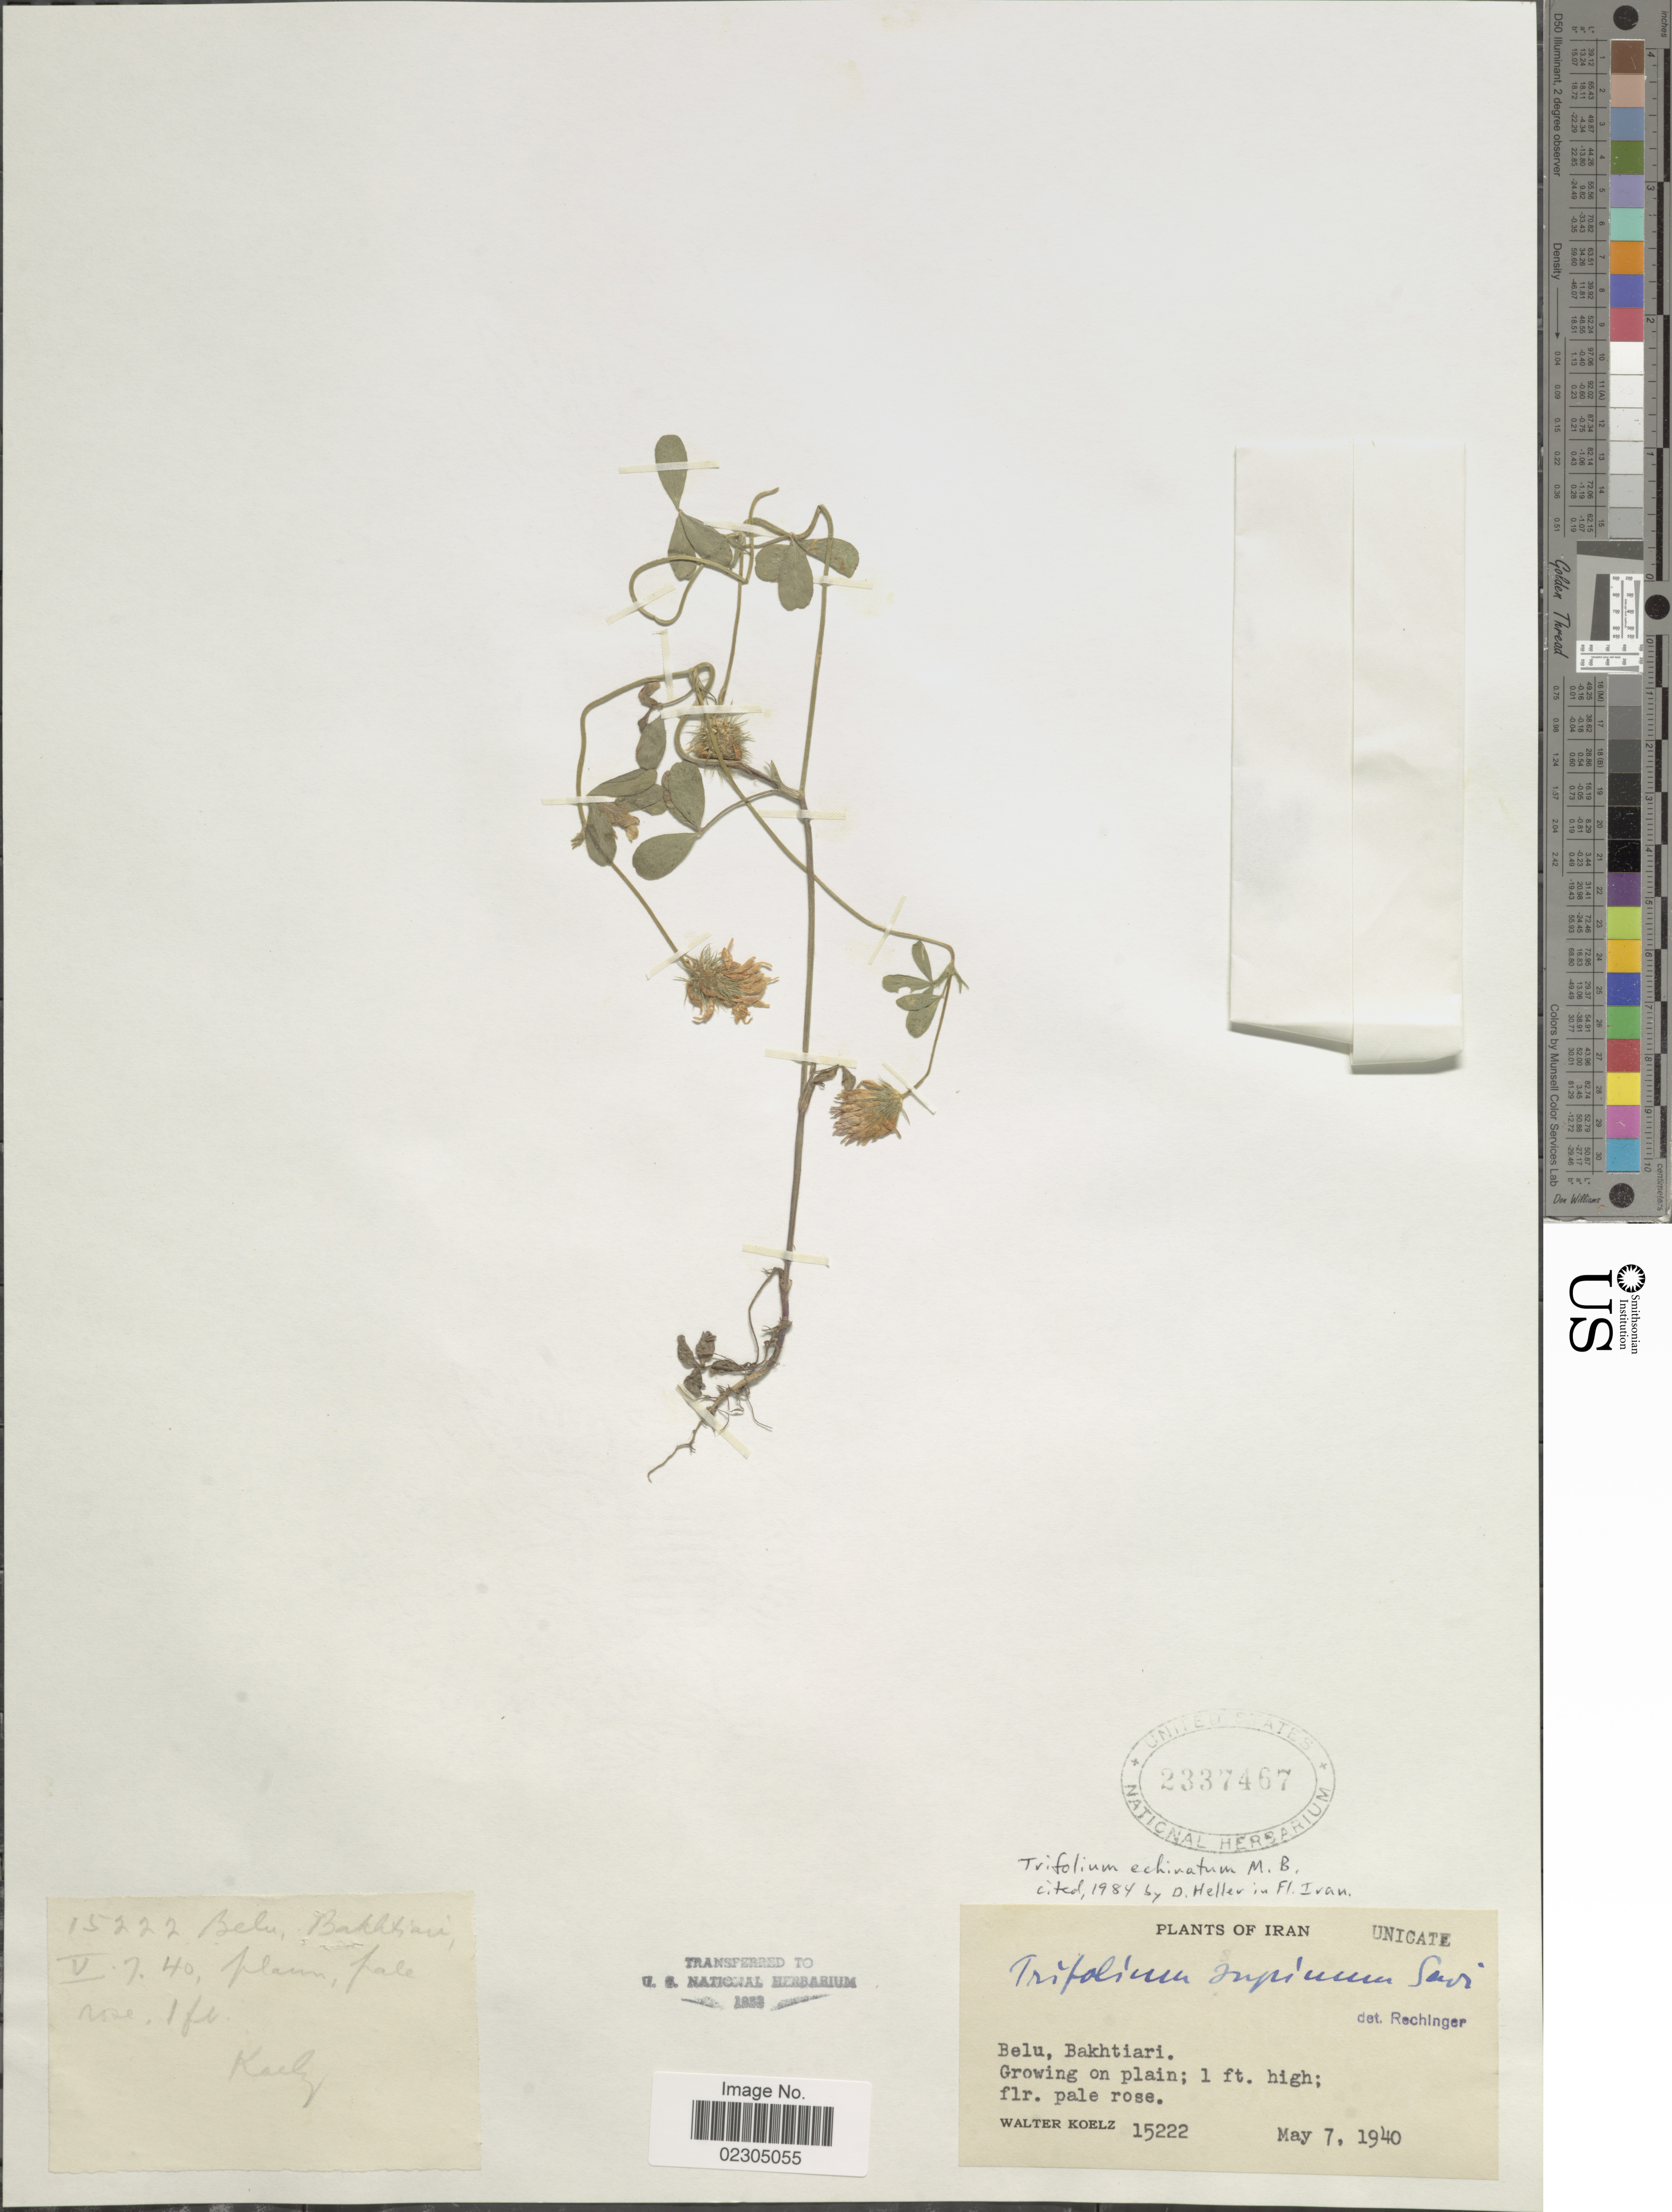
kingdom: Plantae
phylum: Tracheophyta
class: Magnoliopsida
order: Fabales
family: Fabaceae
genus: Trifolium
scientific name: Trifolium echinatum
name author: M. Bieb.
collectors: W. N. Koelz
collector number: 15222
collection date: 1940-05-07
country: Iran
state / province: Chahar Mahaal and Bakhtiari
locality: Belu, Bakhtiari.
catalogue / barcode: US 2337467